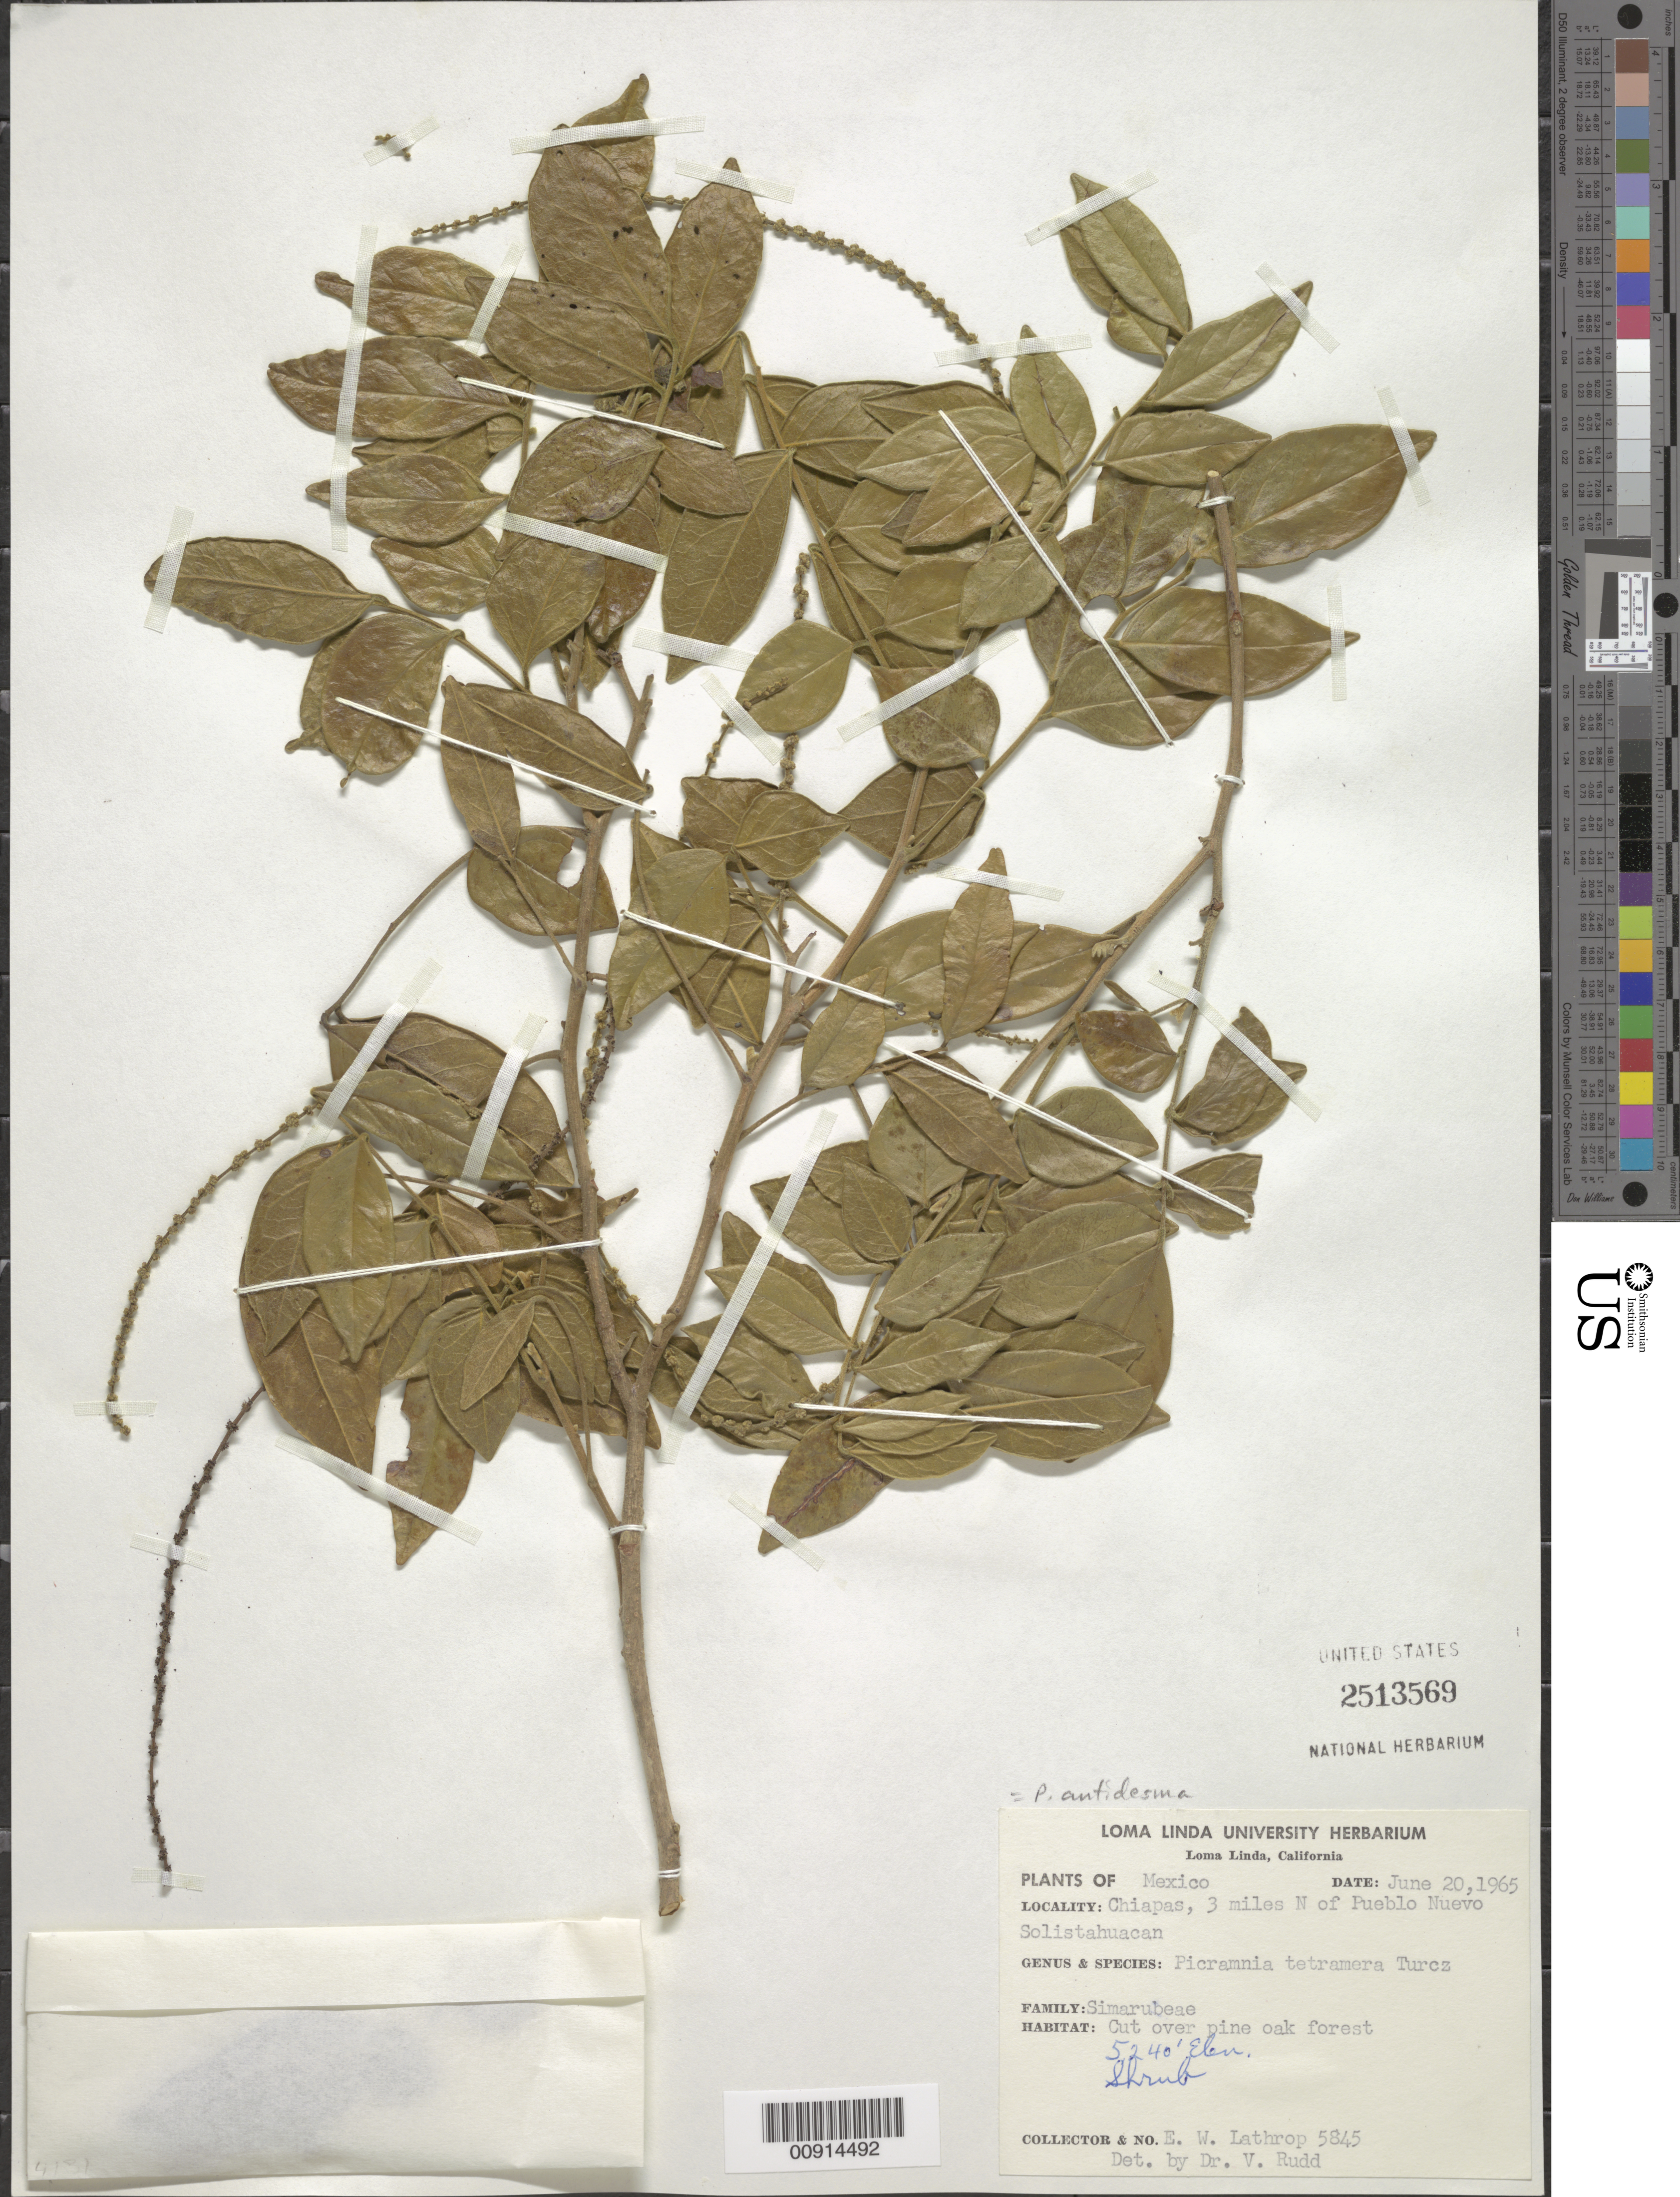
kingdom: Plantae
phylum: Tracheophyta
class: Magnoliopsida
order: Picramniales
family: Picramniaceae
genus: Picramnia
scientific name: Picramnia antidesma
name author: Sw.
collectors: E. W. Lathrop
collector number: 5845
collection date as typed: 20 Jun 1965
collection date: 1965-06-20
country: Mexico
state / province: Chiapas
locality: Chiapas, 3 miles N of Pueblo Nuevo Solistahuacan.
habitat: Cut over pine oak forest.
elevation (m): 1597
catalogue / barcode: US 2513569